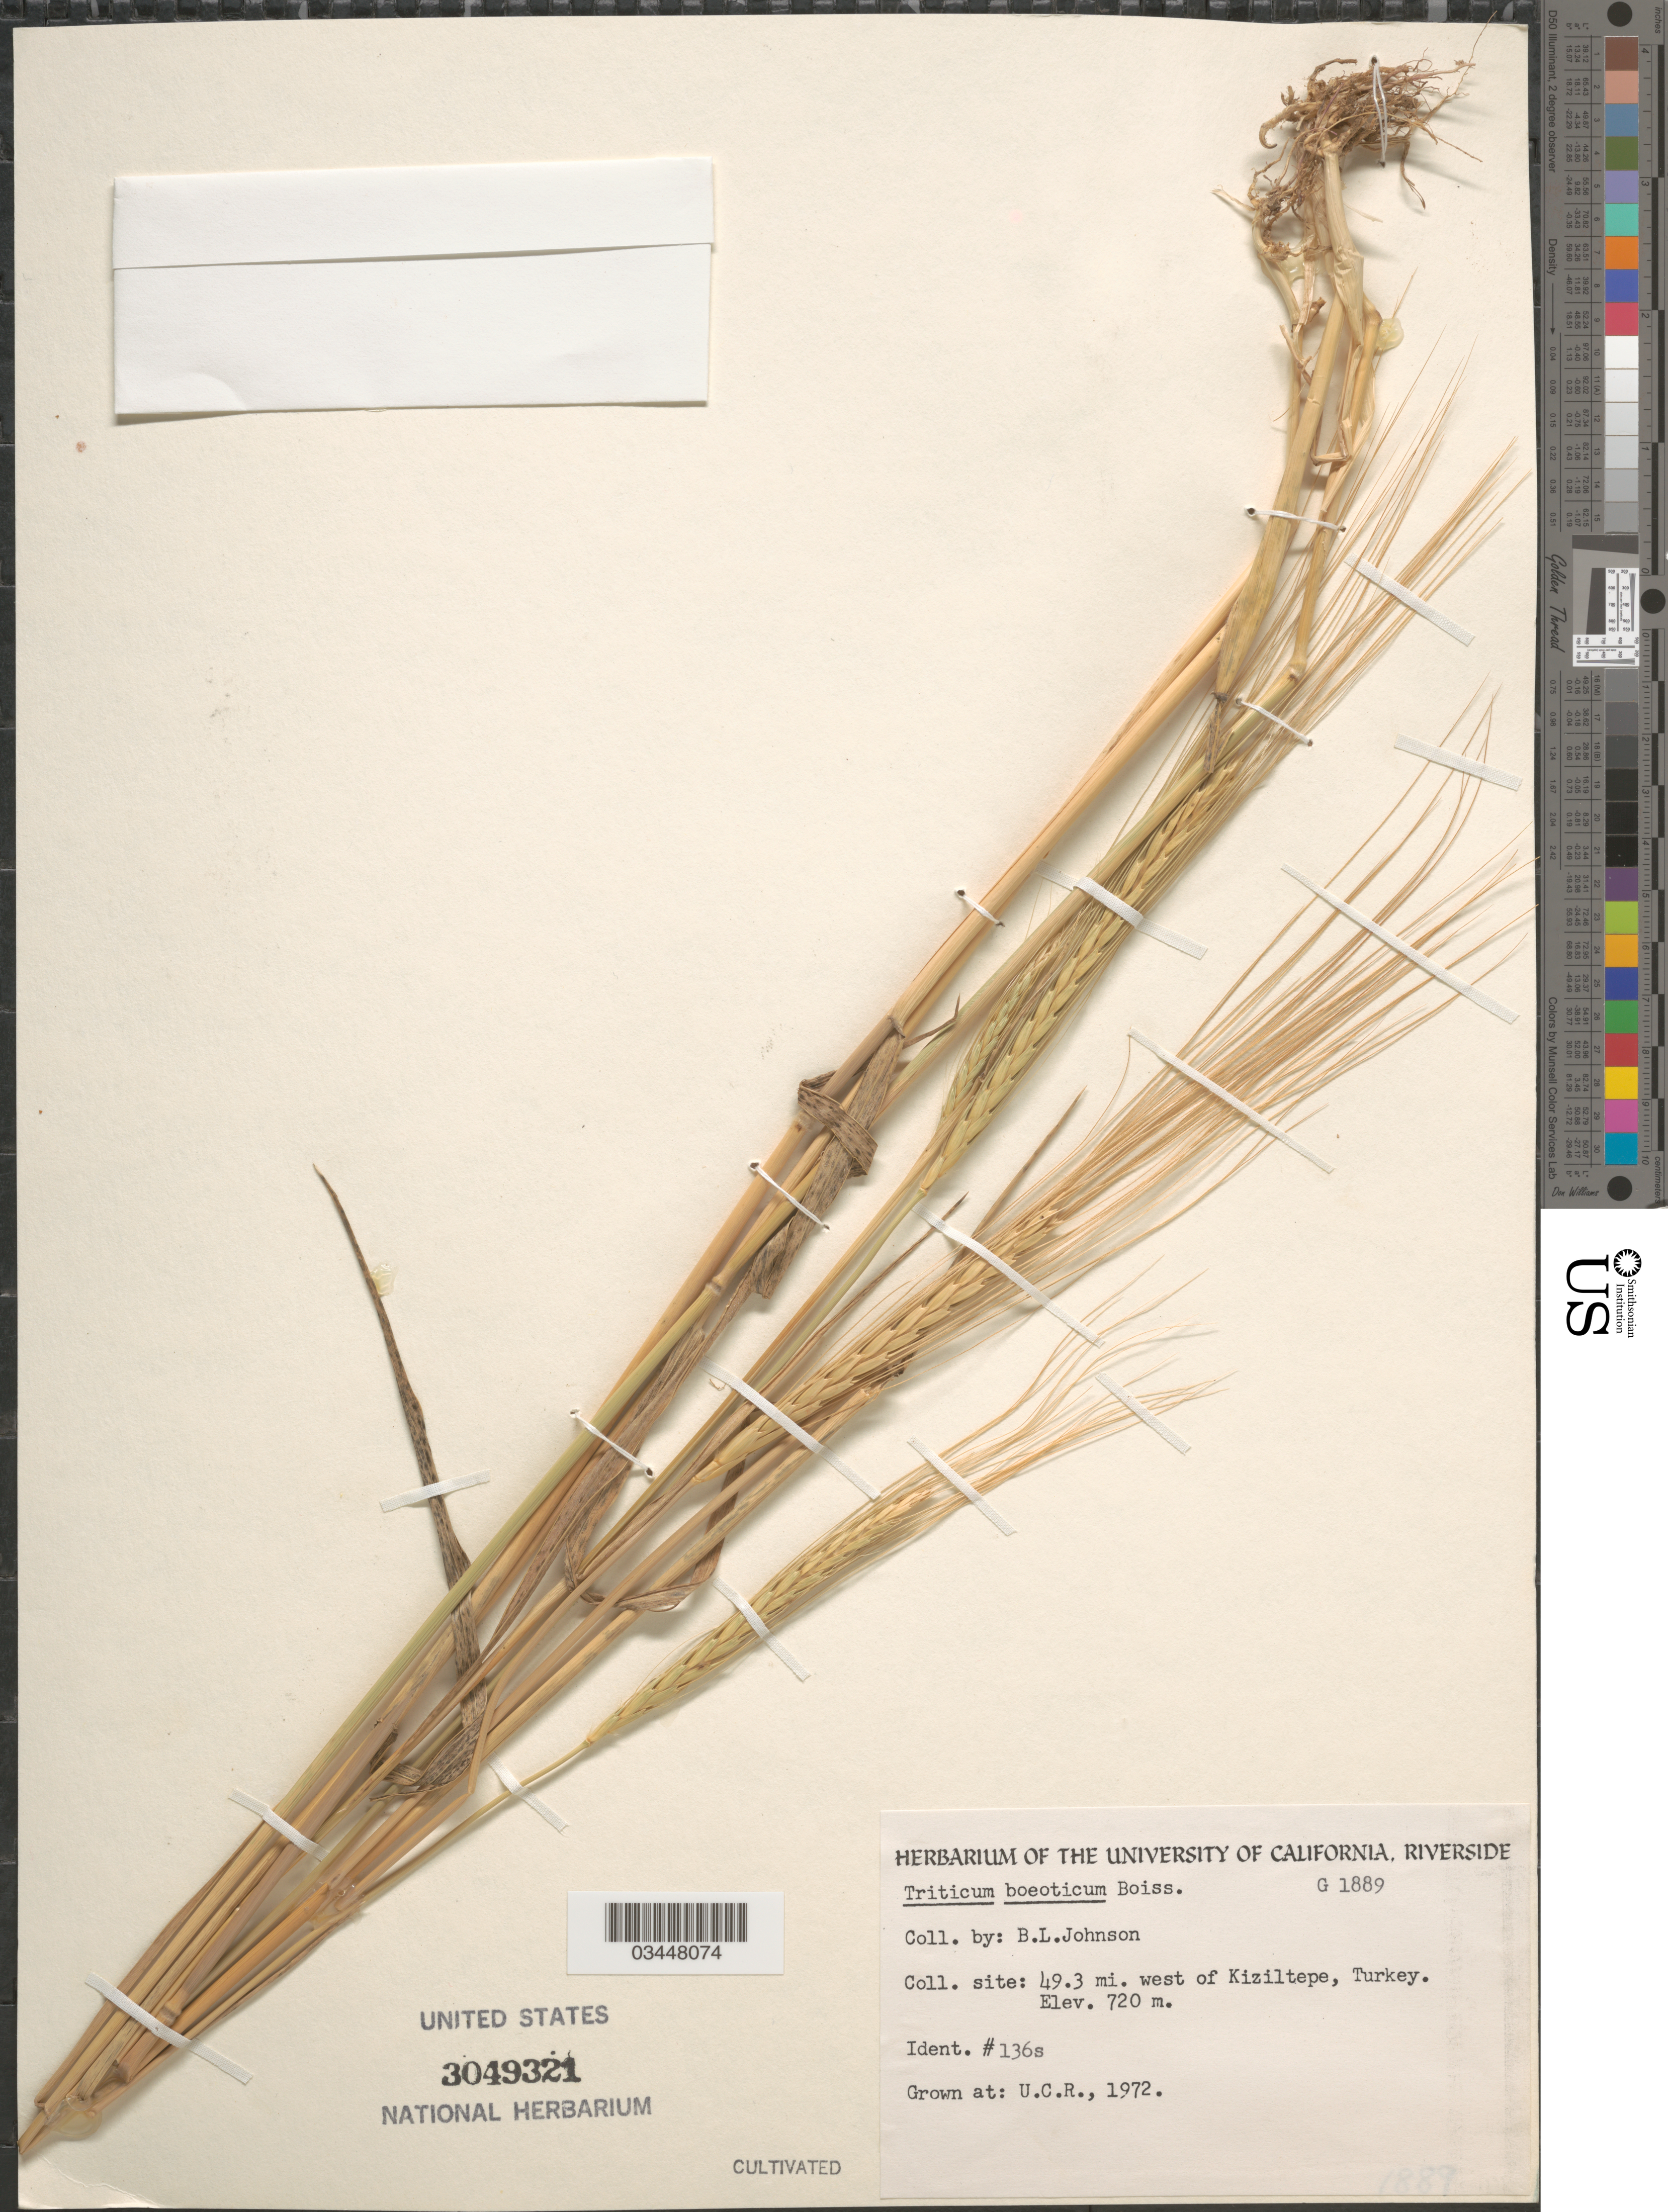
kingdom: Plantae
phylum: Tracheophyta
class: Liliopsida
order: Poales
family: Poaceae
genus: Triticum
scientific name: Triticum boeoticum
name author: Boiss.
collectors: ex herb. Univ. of California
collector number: G1889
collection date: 1972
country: United States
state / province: California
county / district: Riverside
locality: U.C.R.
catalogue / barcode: US 3049321